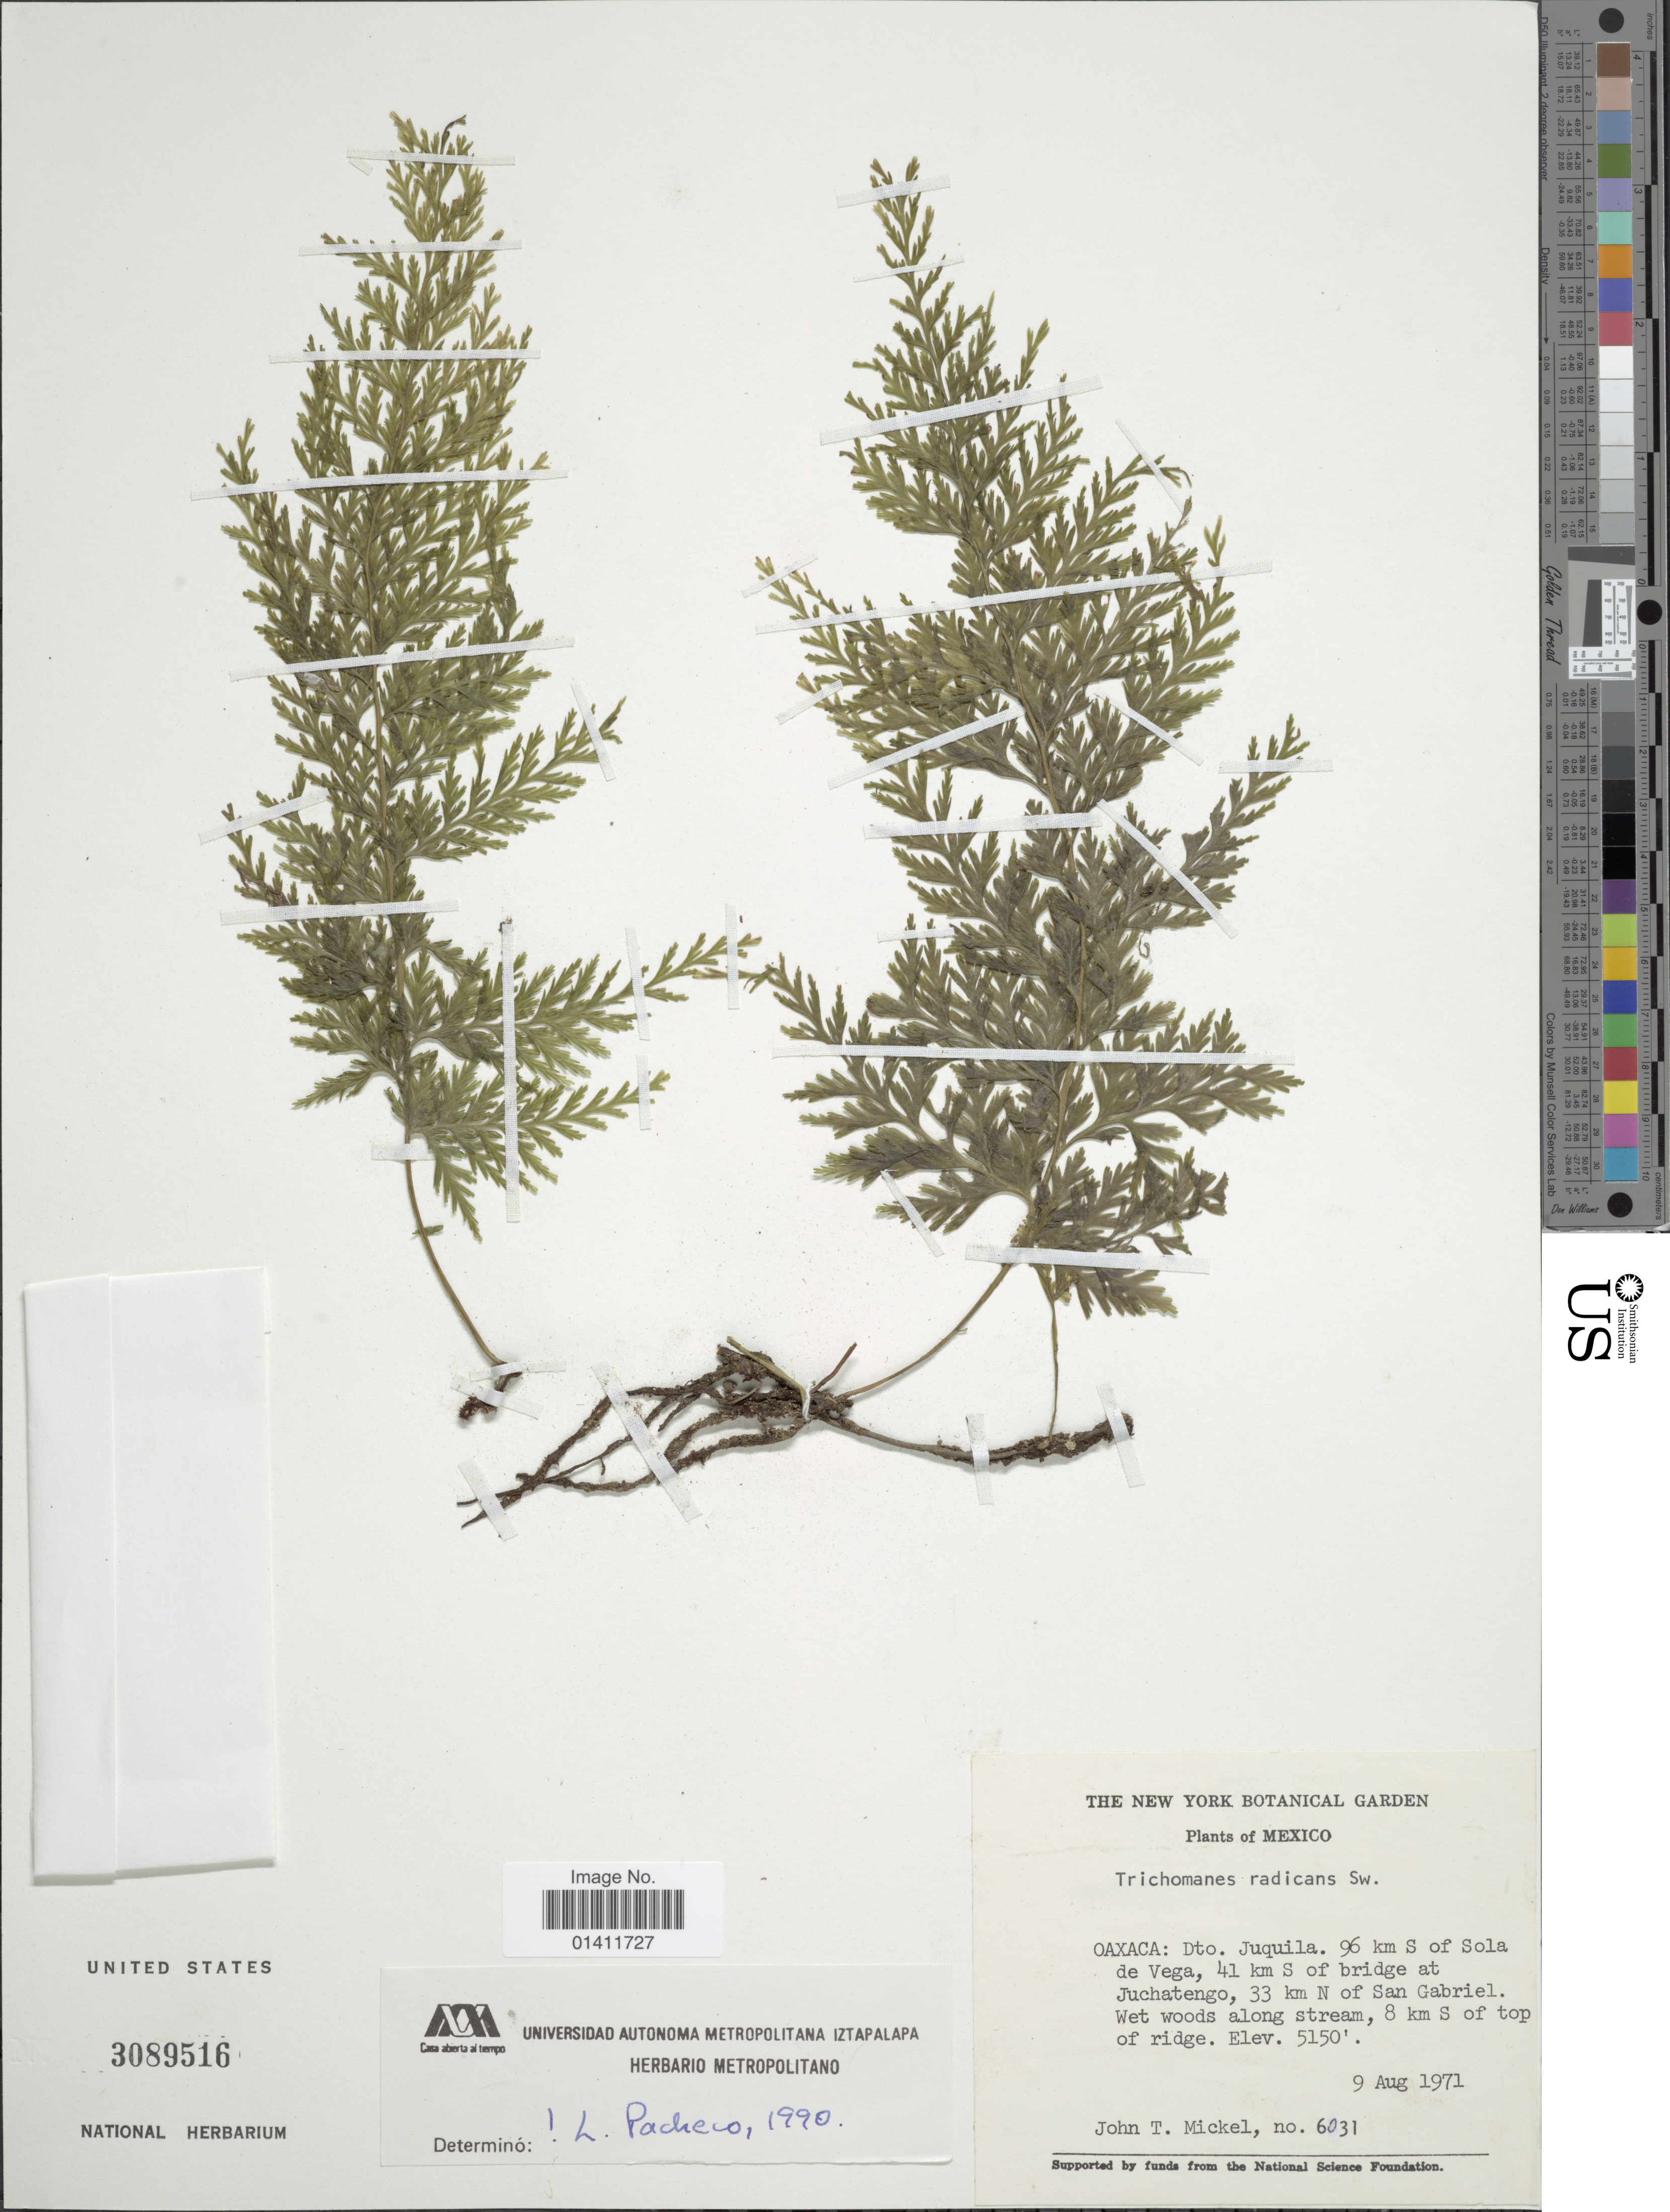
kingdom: Plantae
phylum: Tracheophyta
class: Polypodiopsida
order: Hymenophyllales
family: Hymenophyllaceae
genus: Vandenboschia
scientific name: Vandenboschia radicans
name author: (Sw.) Copel.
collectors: J. T. Mickel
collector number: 6031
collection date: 1971-08-09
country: Mexico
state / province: Oaxaca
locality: Dto. Juquila. 96 km S of Sola de Vega, 41 km S of bridge at Juchatengo, 33 km N of San Gabriel.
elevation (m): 1570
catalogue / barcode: US 3089516